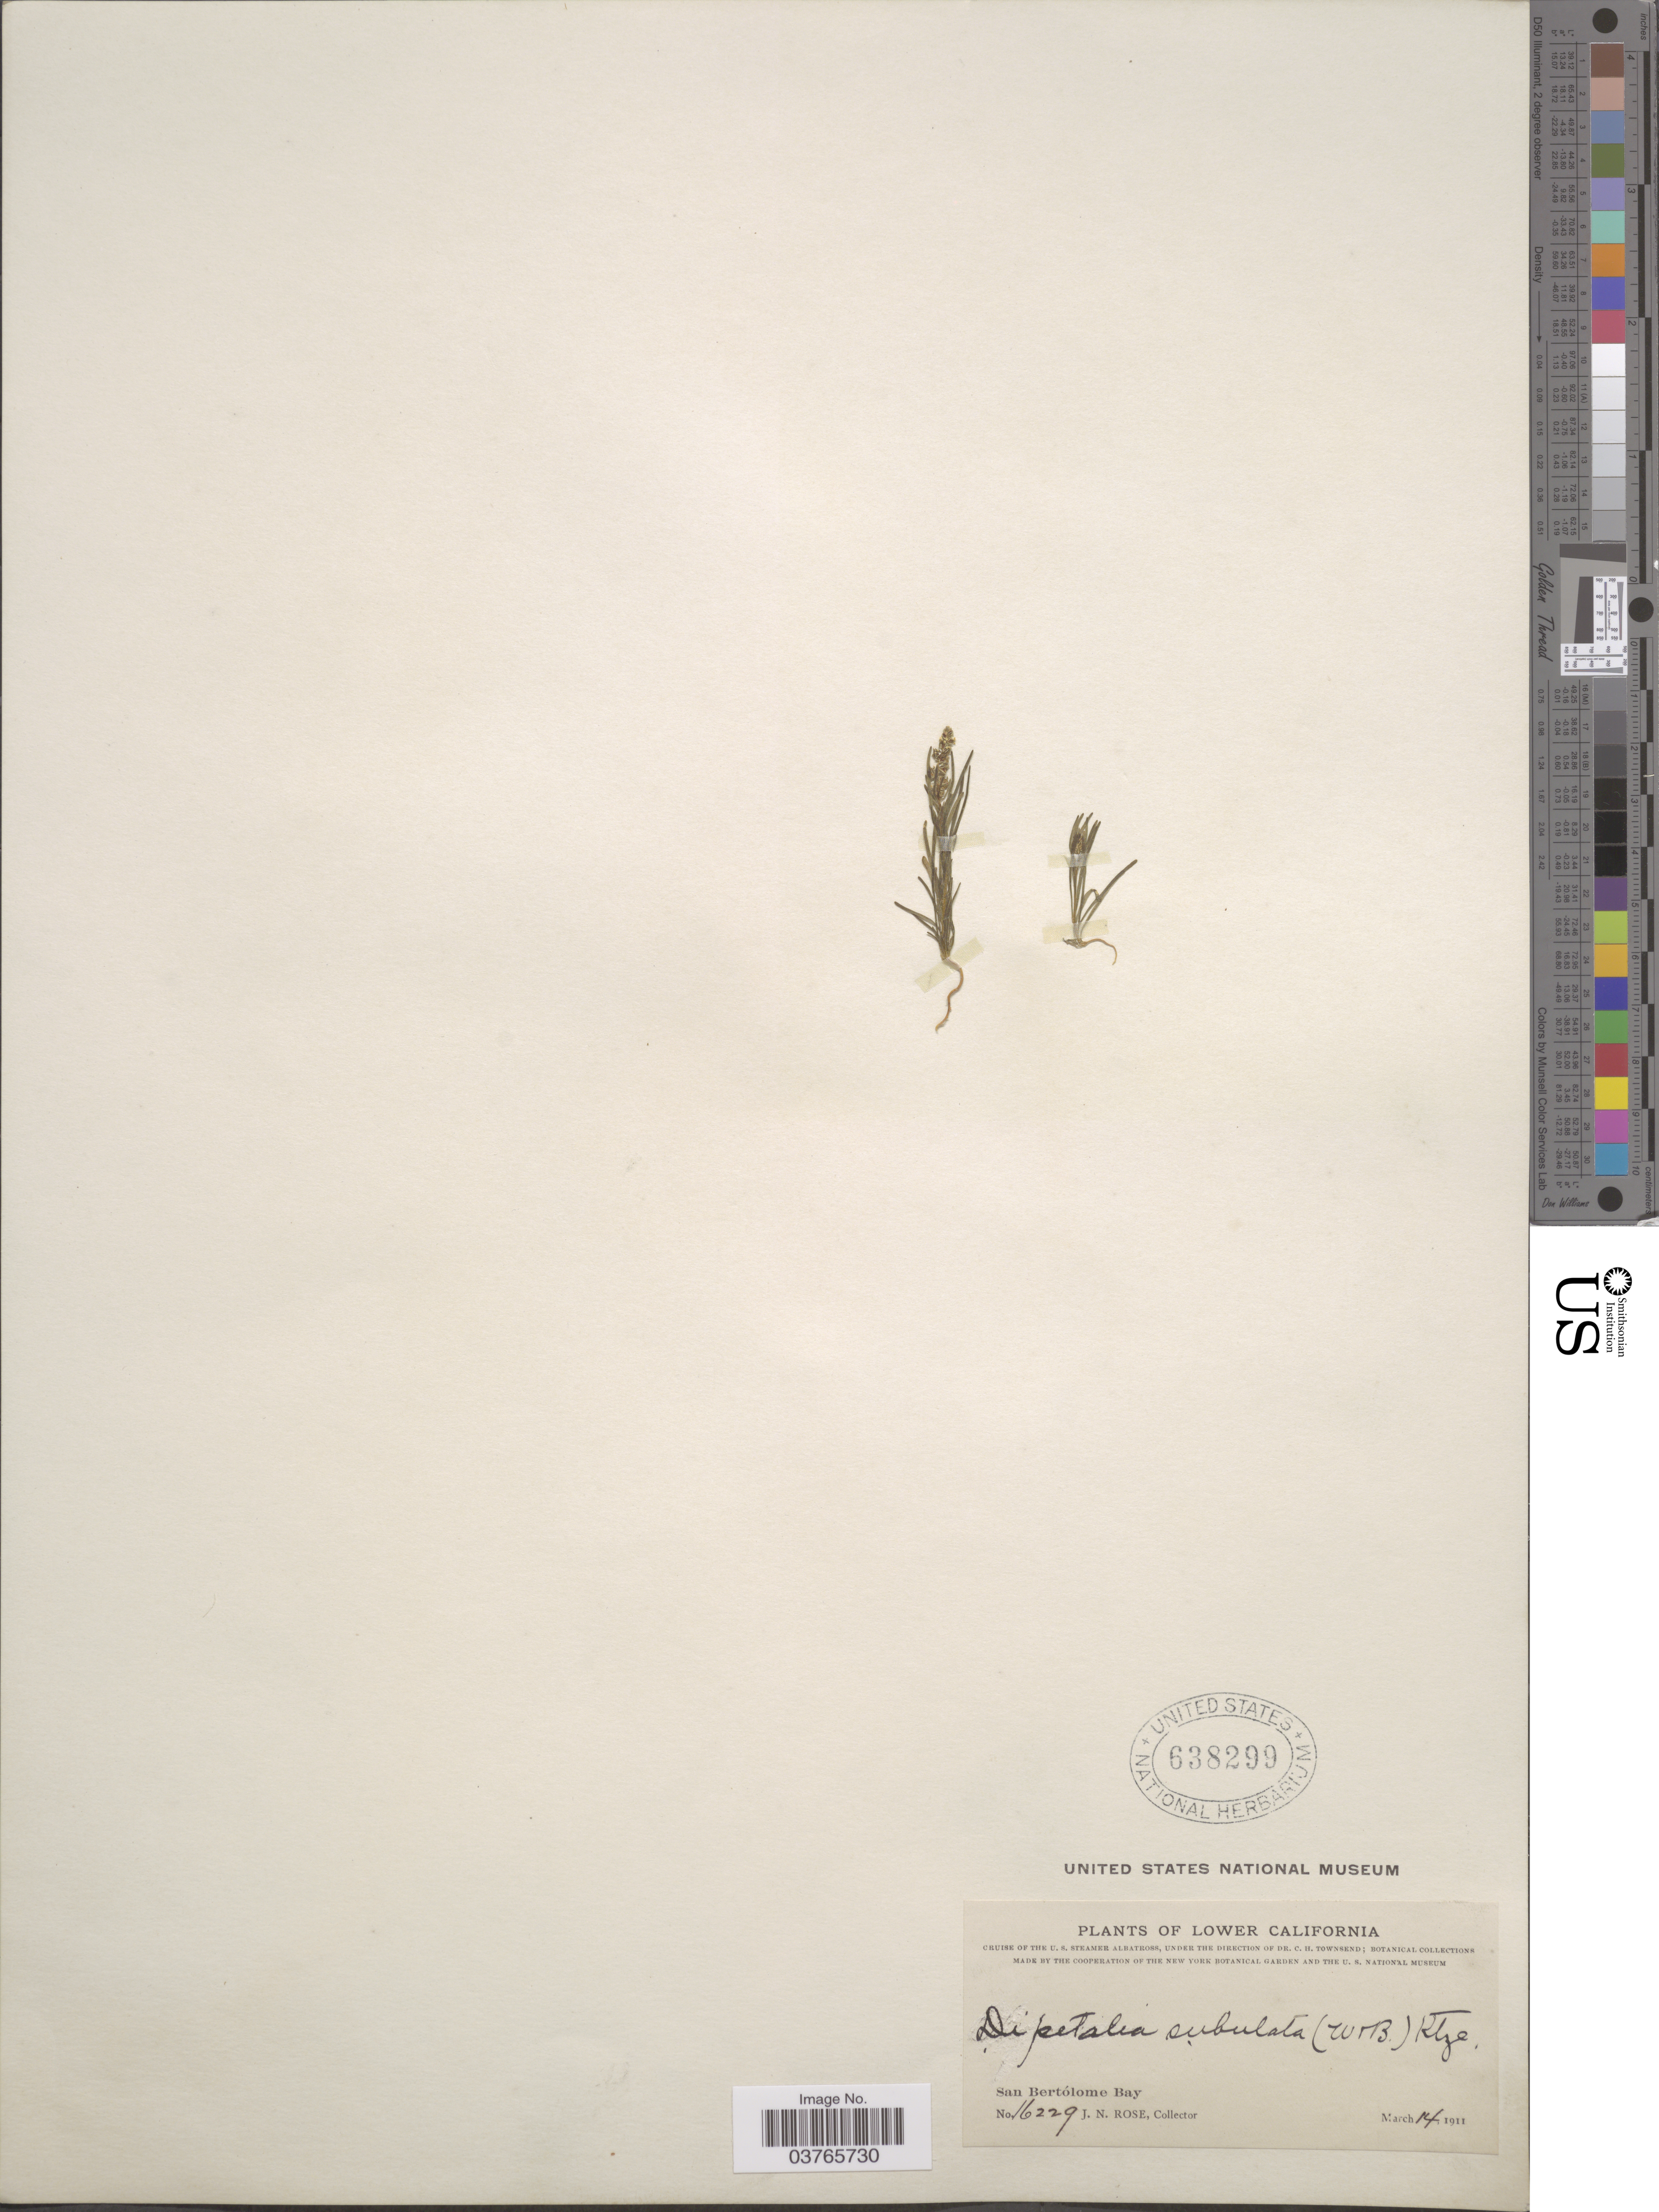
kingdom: Plantae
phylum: Tracheophyta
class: Magnoliopsida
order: Brassicales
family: Resedaceae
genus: Oligomeris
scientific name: Oligomeris subulata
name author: Webb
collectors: J. N. Rose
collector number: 16229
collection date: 1911-03-14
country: Mexico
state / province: Baja California Sur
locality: Lower California. San Bertólome Bay.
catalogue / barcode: US 638299